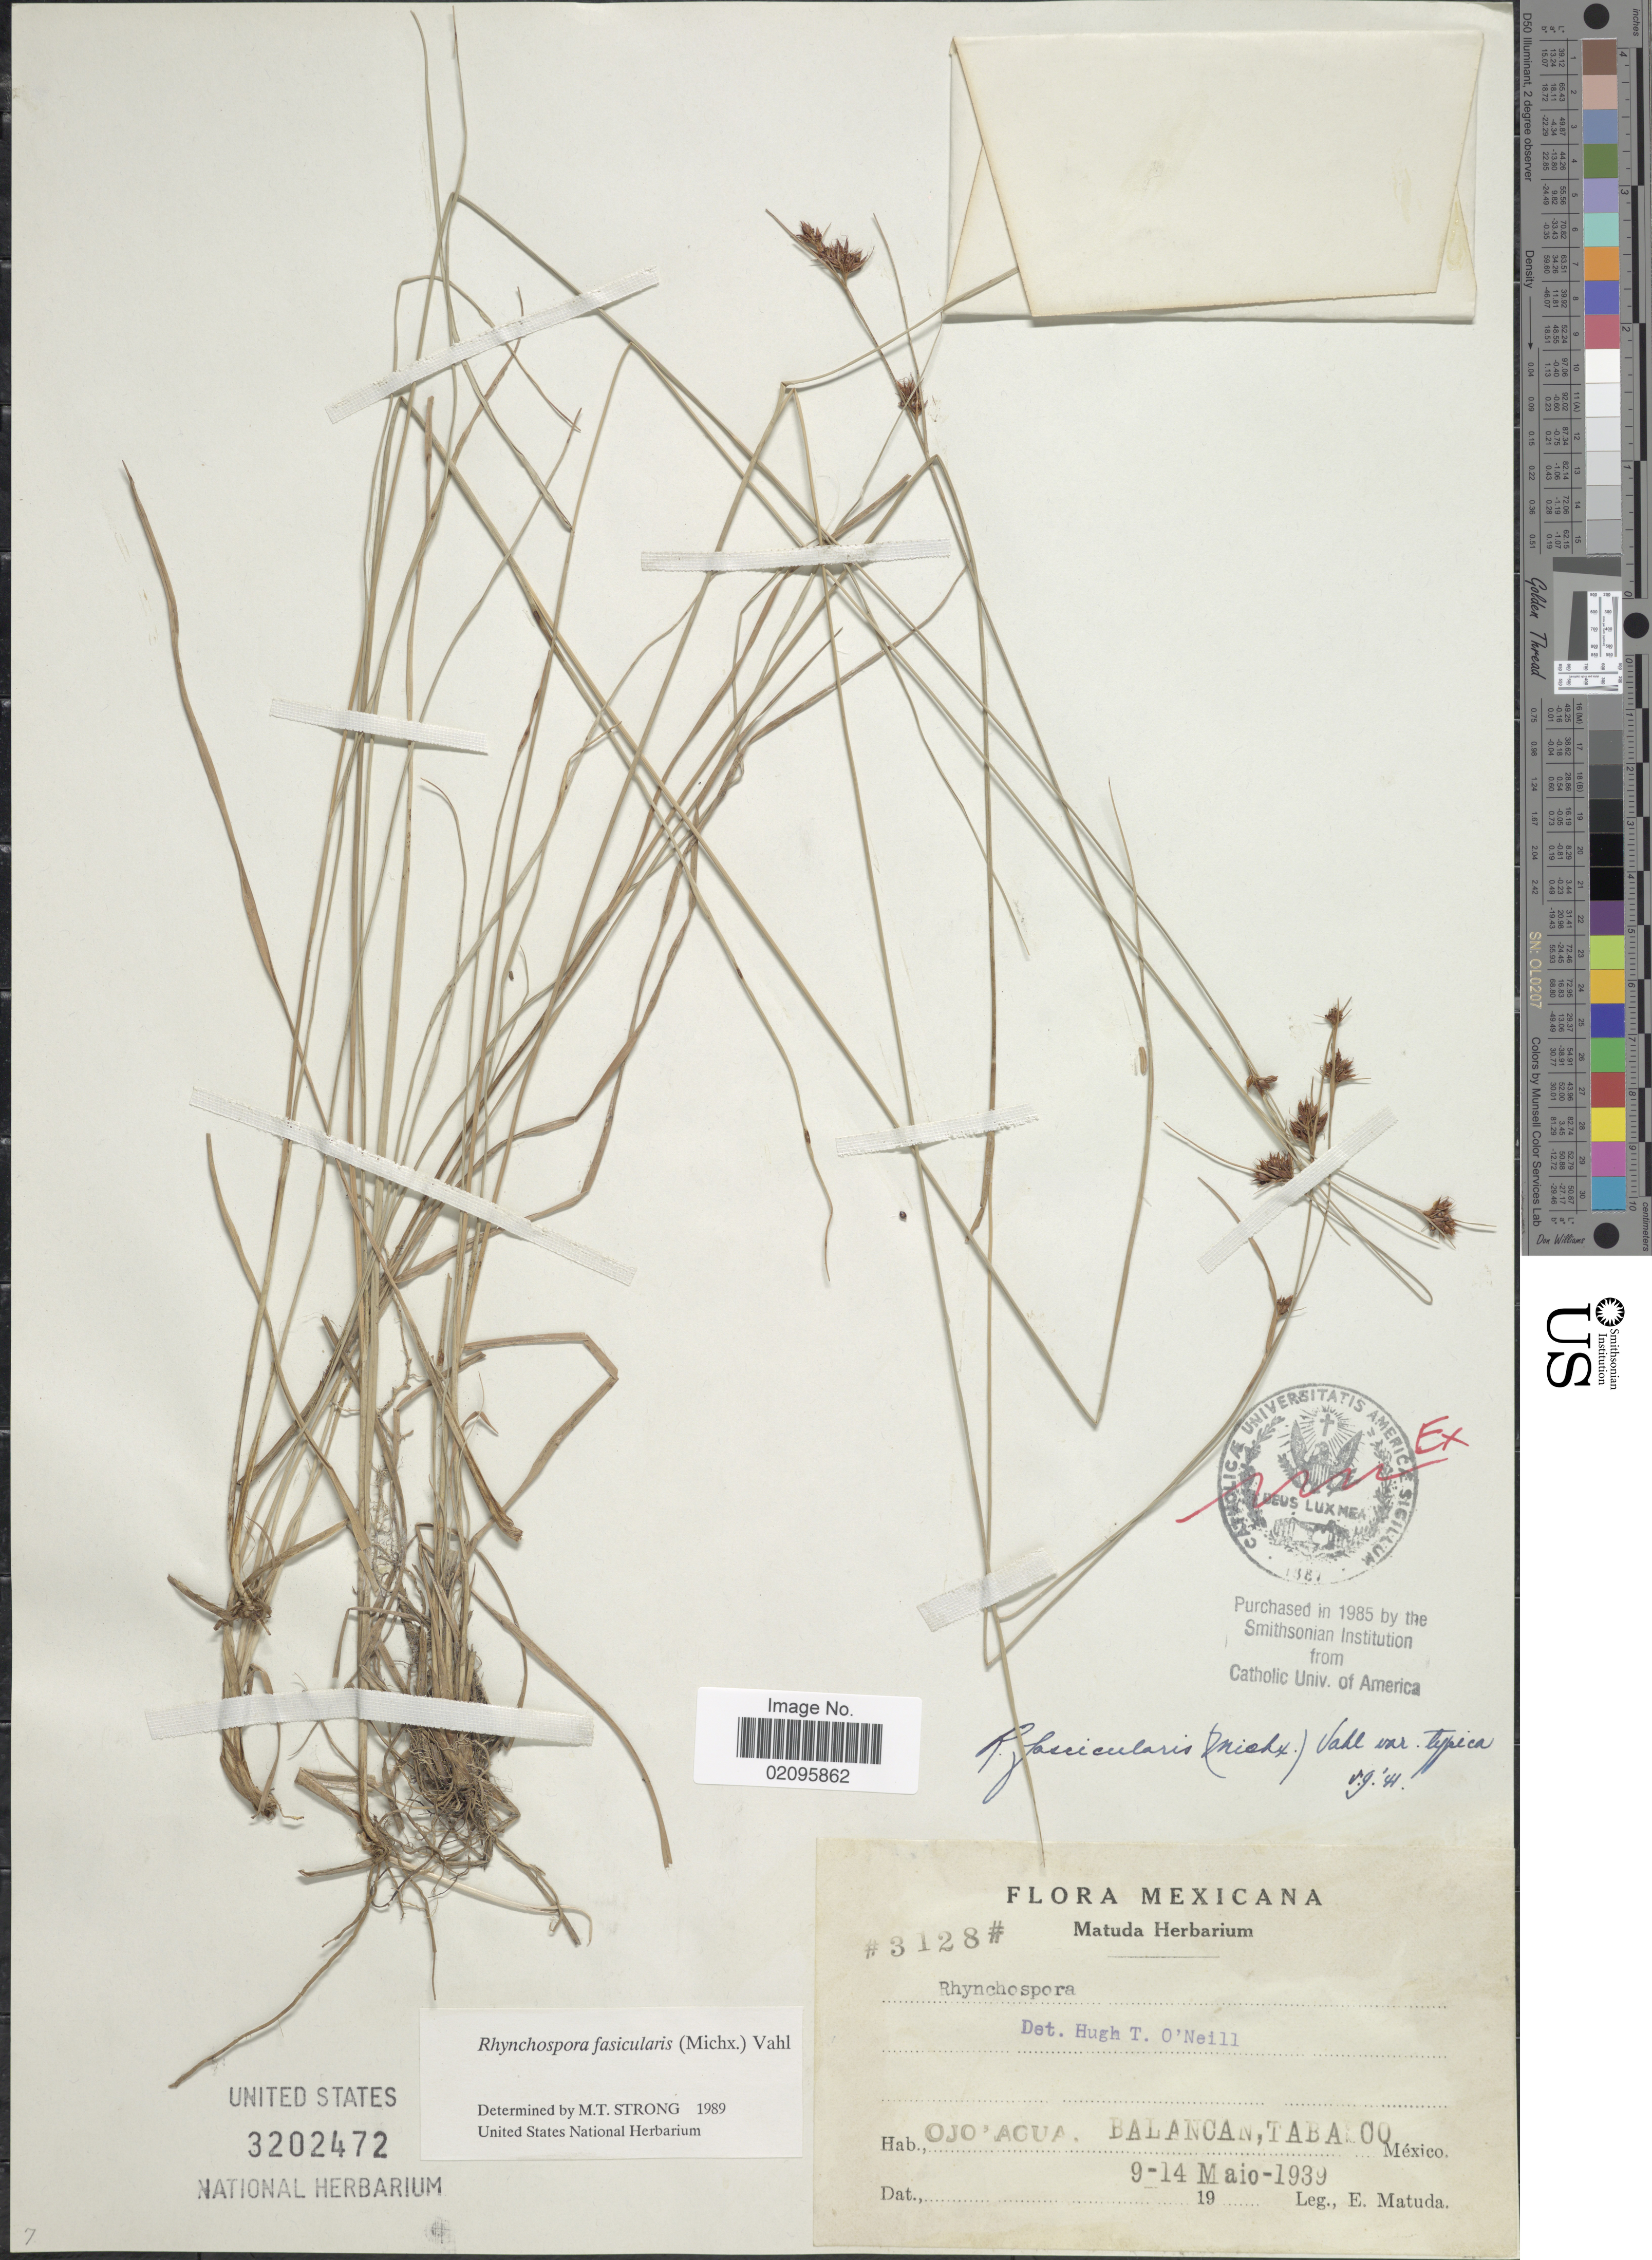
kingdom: Plantae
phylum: Tracheophyta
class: Liliopsida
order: Poales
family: Cyperaceae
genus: Rhynchospora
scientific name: Rhynchospora fascicularis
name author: (Michx.) Vahl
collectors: E. Matuda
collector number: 3128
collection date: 1939-05-09/1939-05-14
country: Mexico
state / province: Tabasco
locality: Ojo'agua, Balancan.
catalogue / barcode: US 3202472